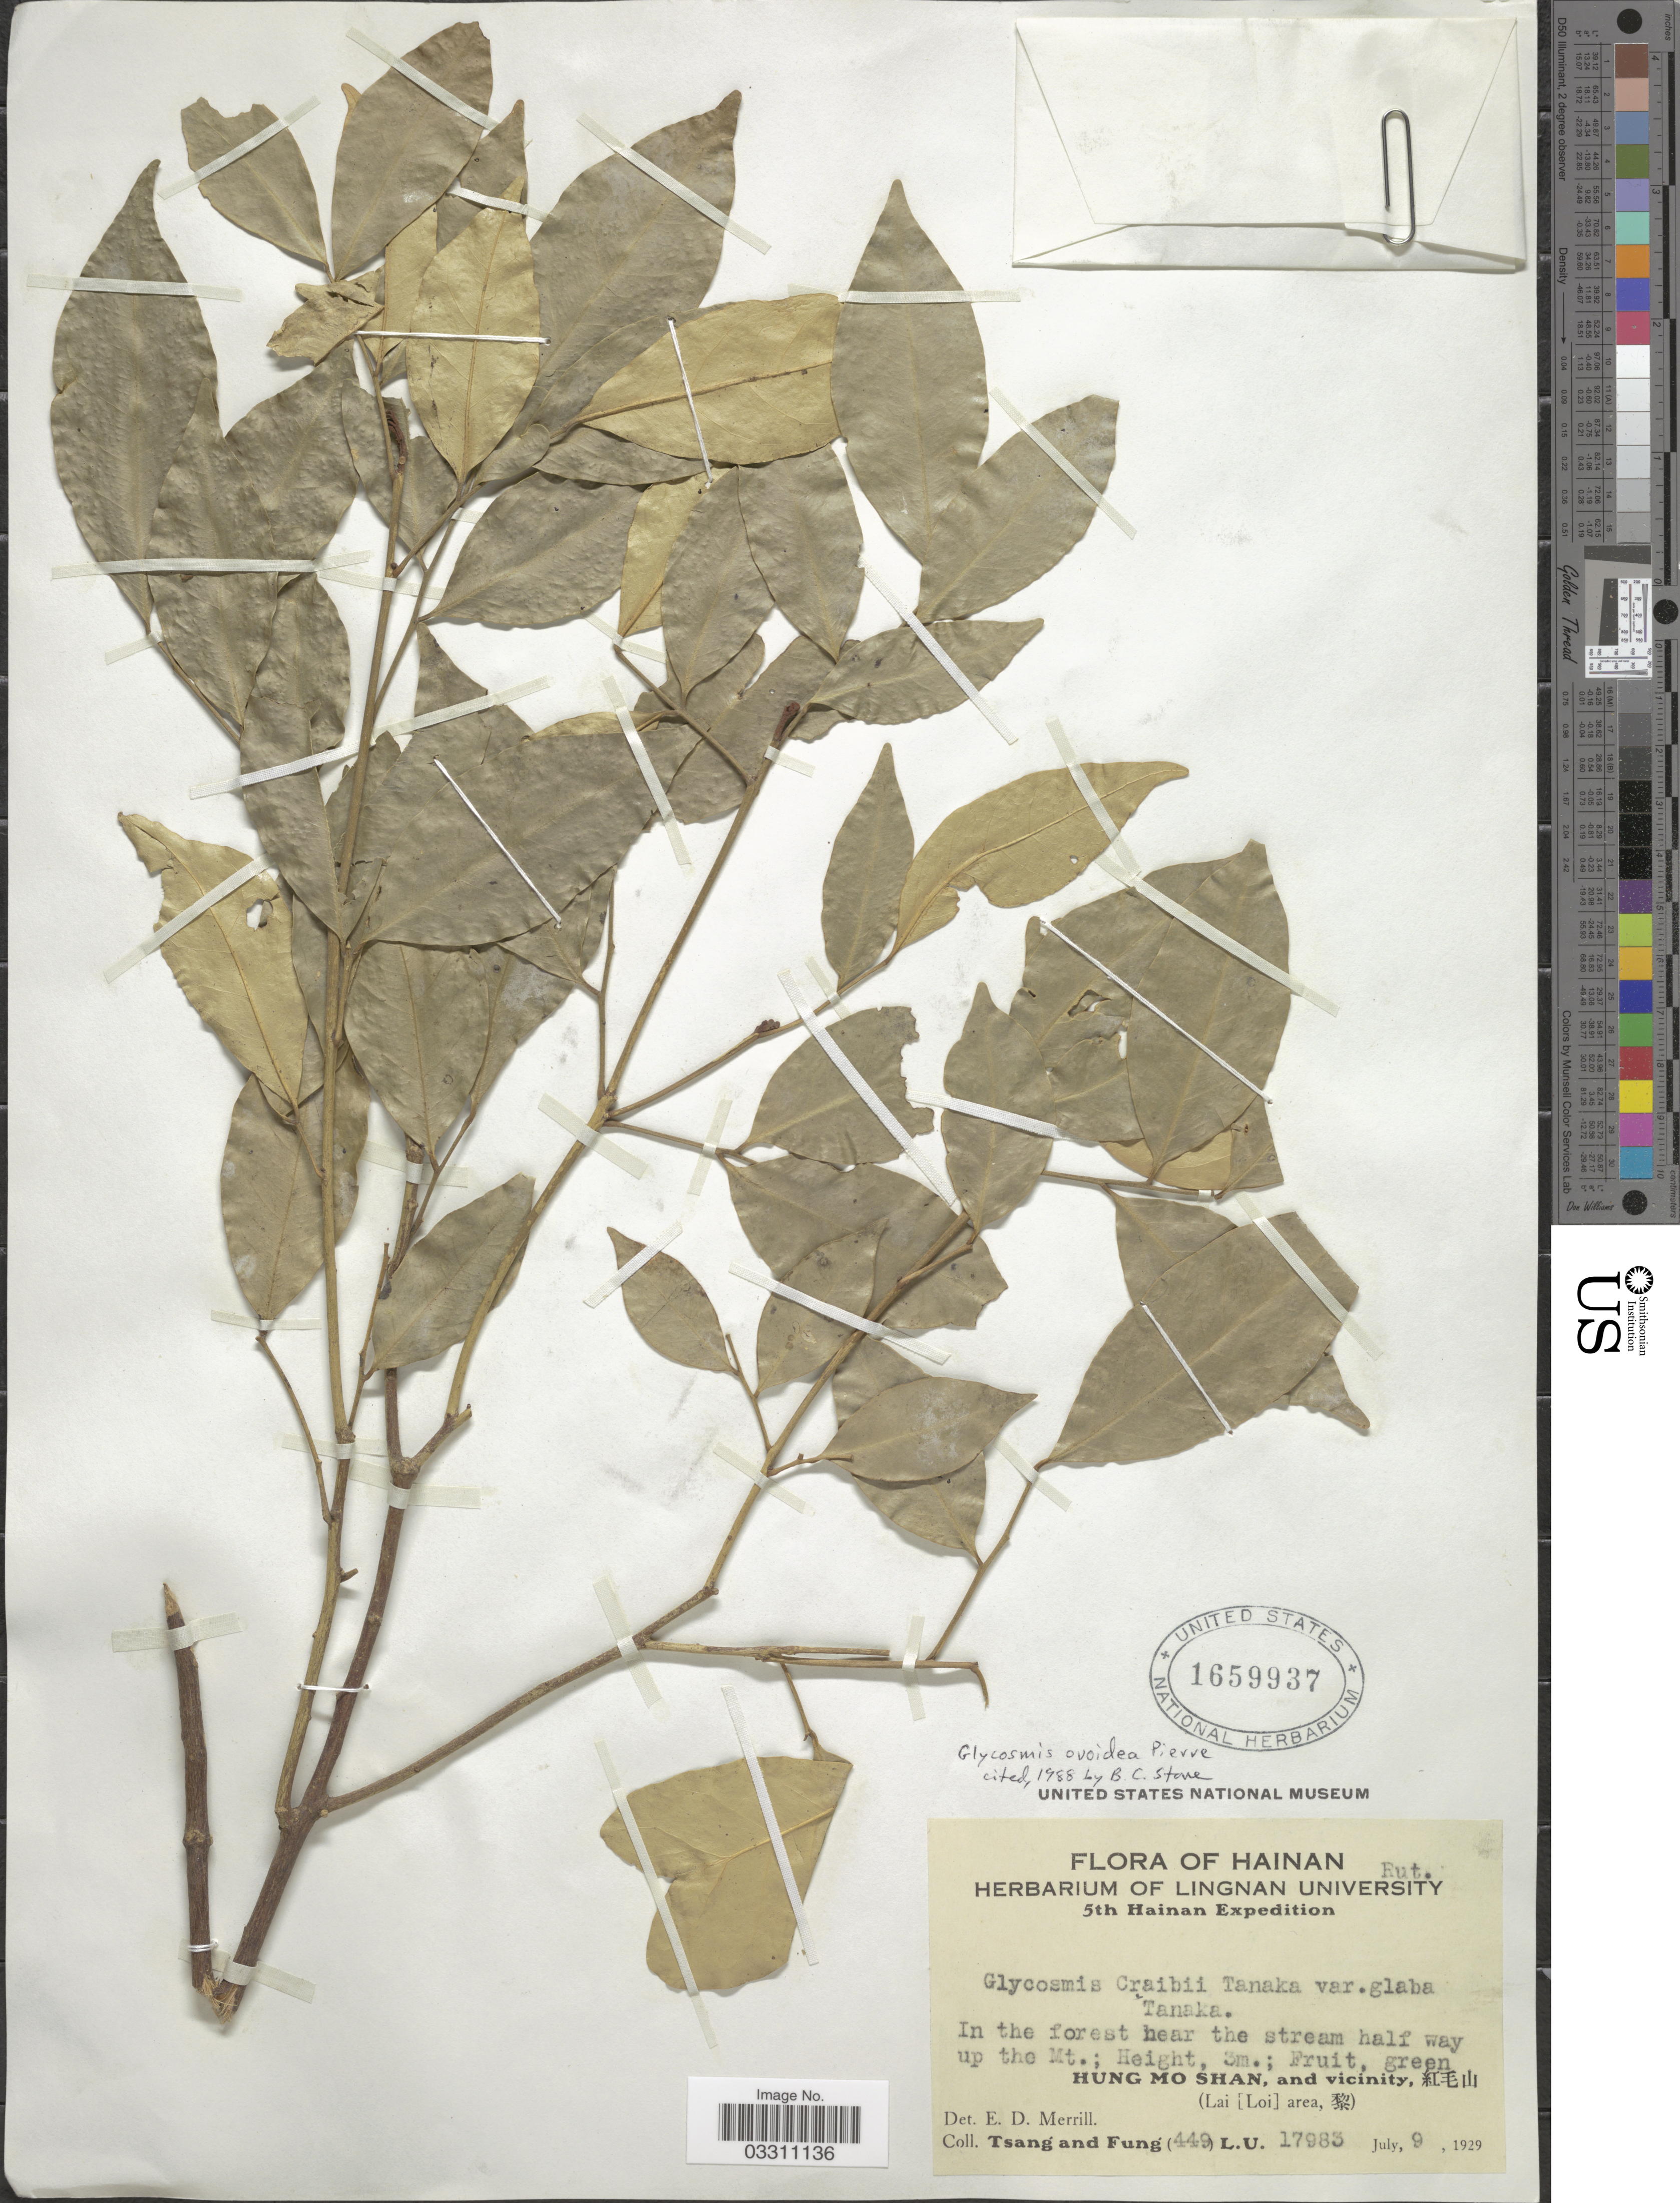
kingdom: Plantae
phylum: Tracheophyta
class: Magnoliopsida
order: Sapindales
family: Rutaceae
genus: Glycosmis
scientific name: Glycosmis ovoidea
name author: Pierre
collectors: -- Tsang & Fung, --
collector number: (449)/L.U.17983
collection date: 1929-07-09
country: China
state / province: Hainan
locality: HuMo Shan, and vicinity, (Lai (Loi) area/ Li and Miao Autonomous Prefecture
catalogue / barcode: US 1659937